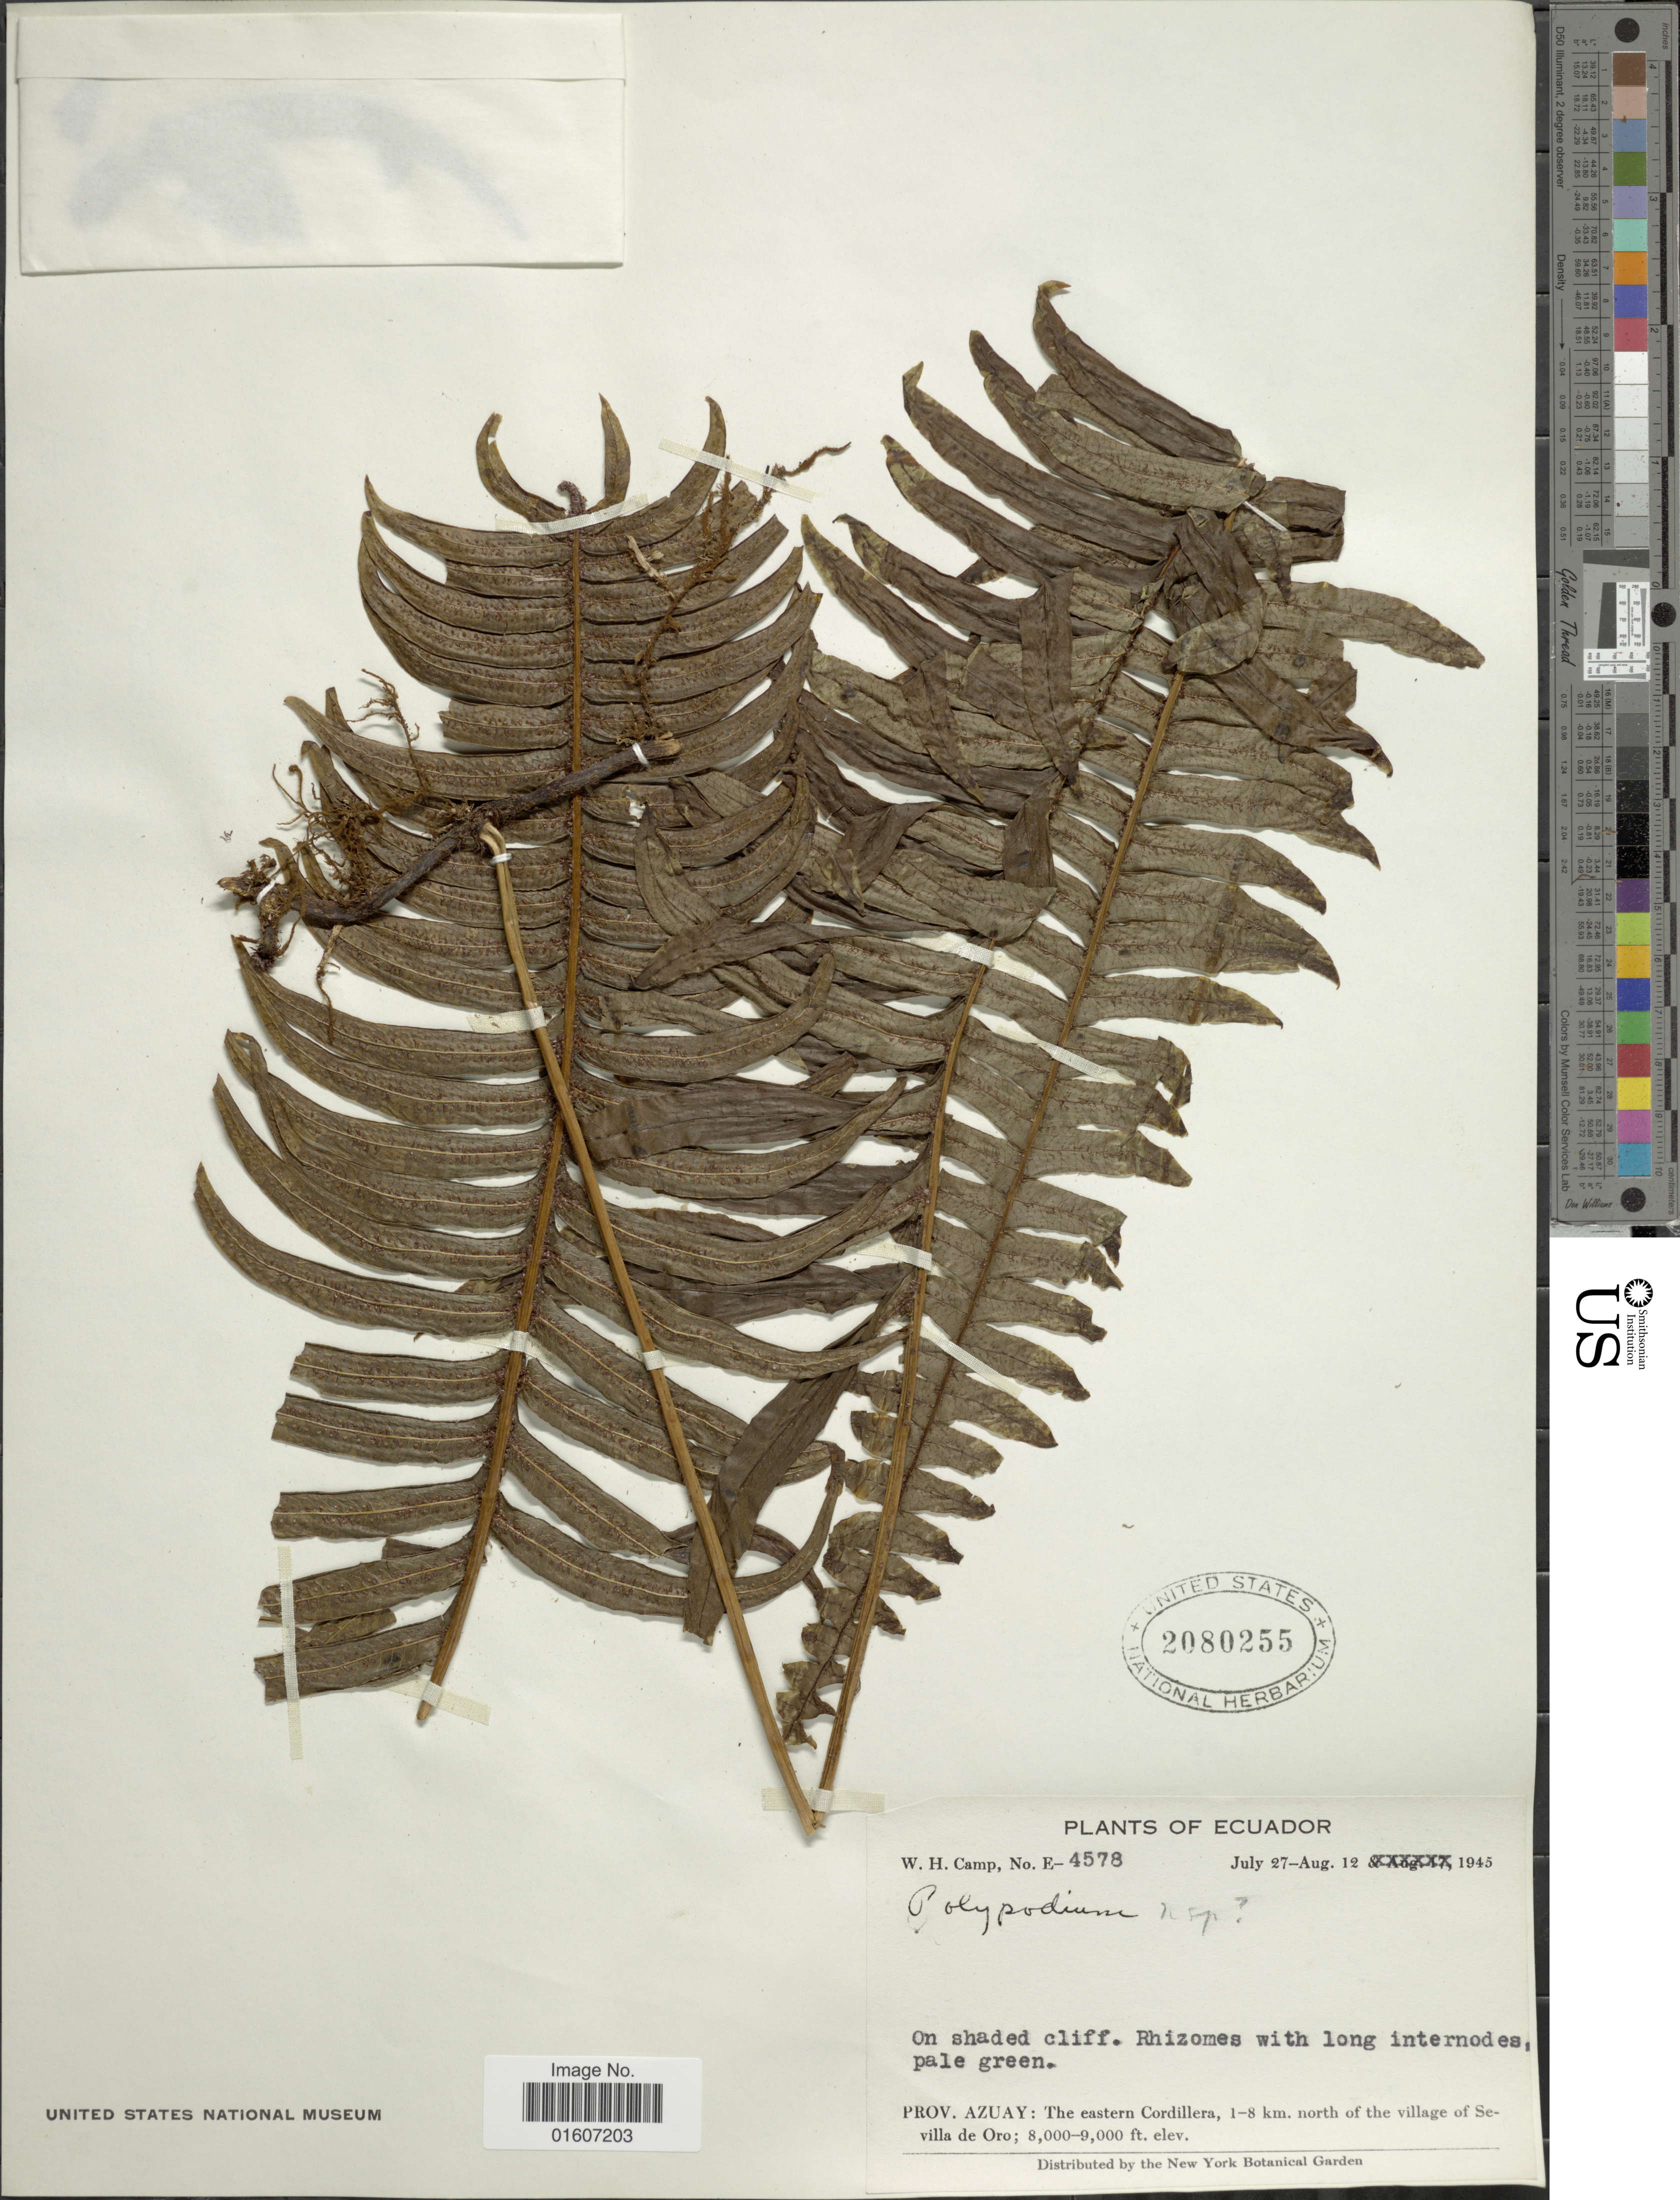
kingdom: Plantae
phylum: Tracheophyta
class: Polypodiopsida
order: Polypodiales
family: Polypodiaceae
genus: Serpocaulon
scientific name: Serpocaulon sp.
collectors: W. H. Camp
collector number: E-4578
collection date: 1945-07-27/1945-08-12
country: Ecuador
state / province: Azuay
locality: The eastern cordillera, 1-8 km. north of the village of Sevilla de Oro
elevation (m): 2438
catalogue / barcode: US 2080255